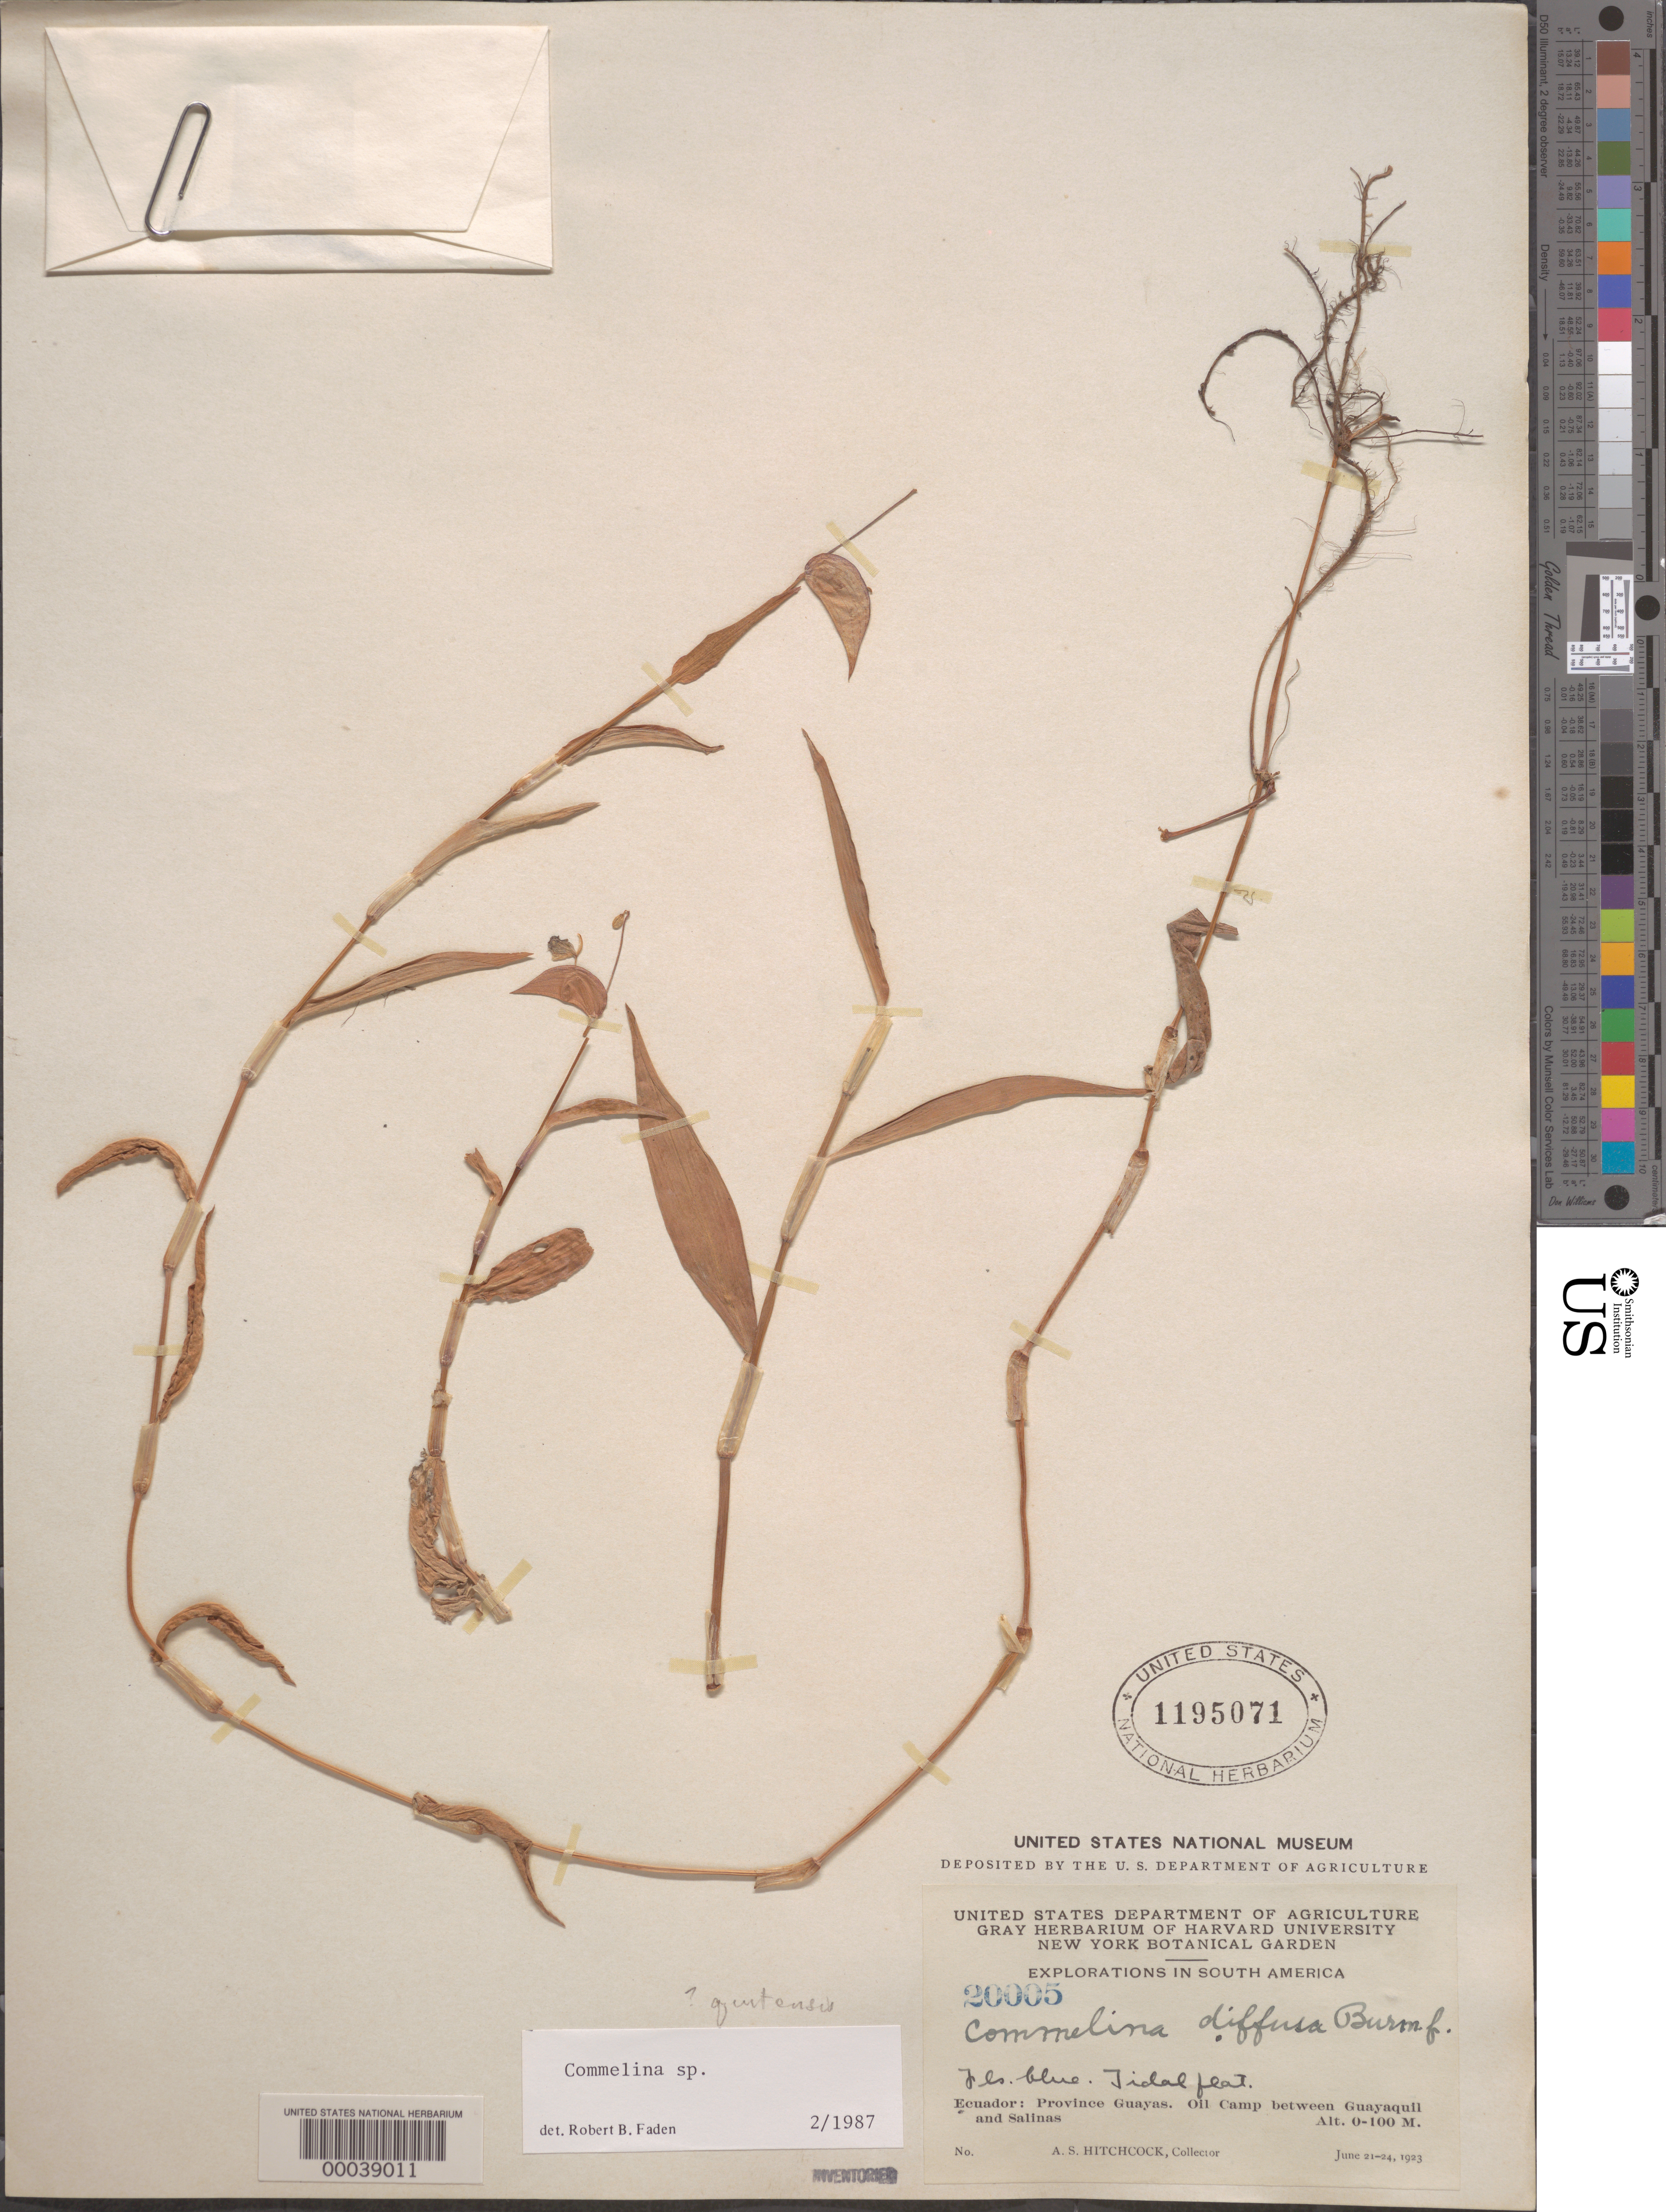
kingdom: Plantae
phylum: Tracheophyta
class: Liliopsida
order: Commelinales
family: Commelinaceae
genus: Commelina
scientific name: Commelina sp.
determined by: Faden, Robert B., (US), Smithsonian Institution - National Museum of Natural History (UNITED STATES)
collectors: A. S. Hitchcock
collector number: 20005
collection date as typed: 21 Jan 1923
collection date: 1923-01-21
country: Ecuador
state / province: Guayas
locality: Between Guayaquil and Salinas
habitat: Moist soil; tadal area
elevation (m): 0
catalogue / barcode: US 1195071